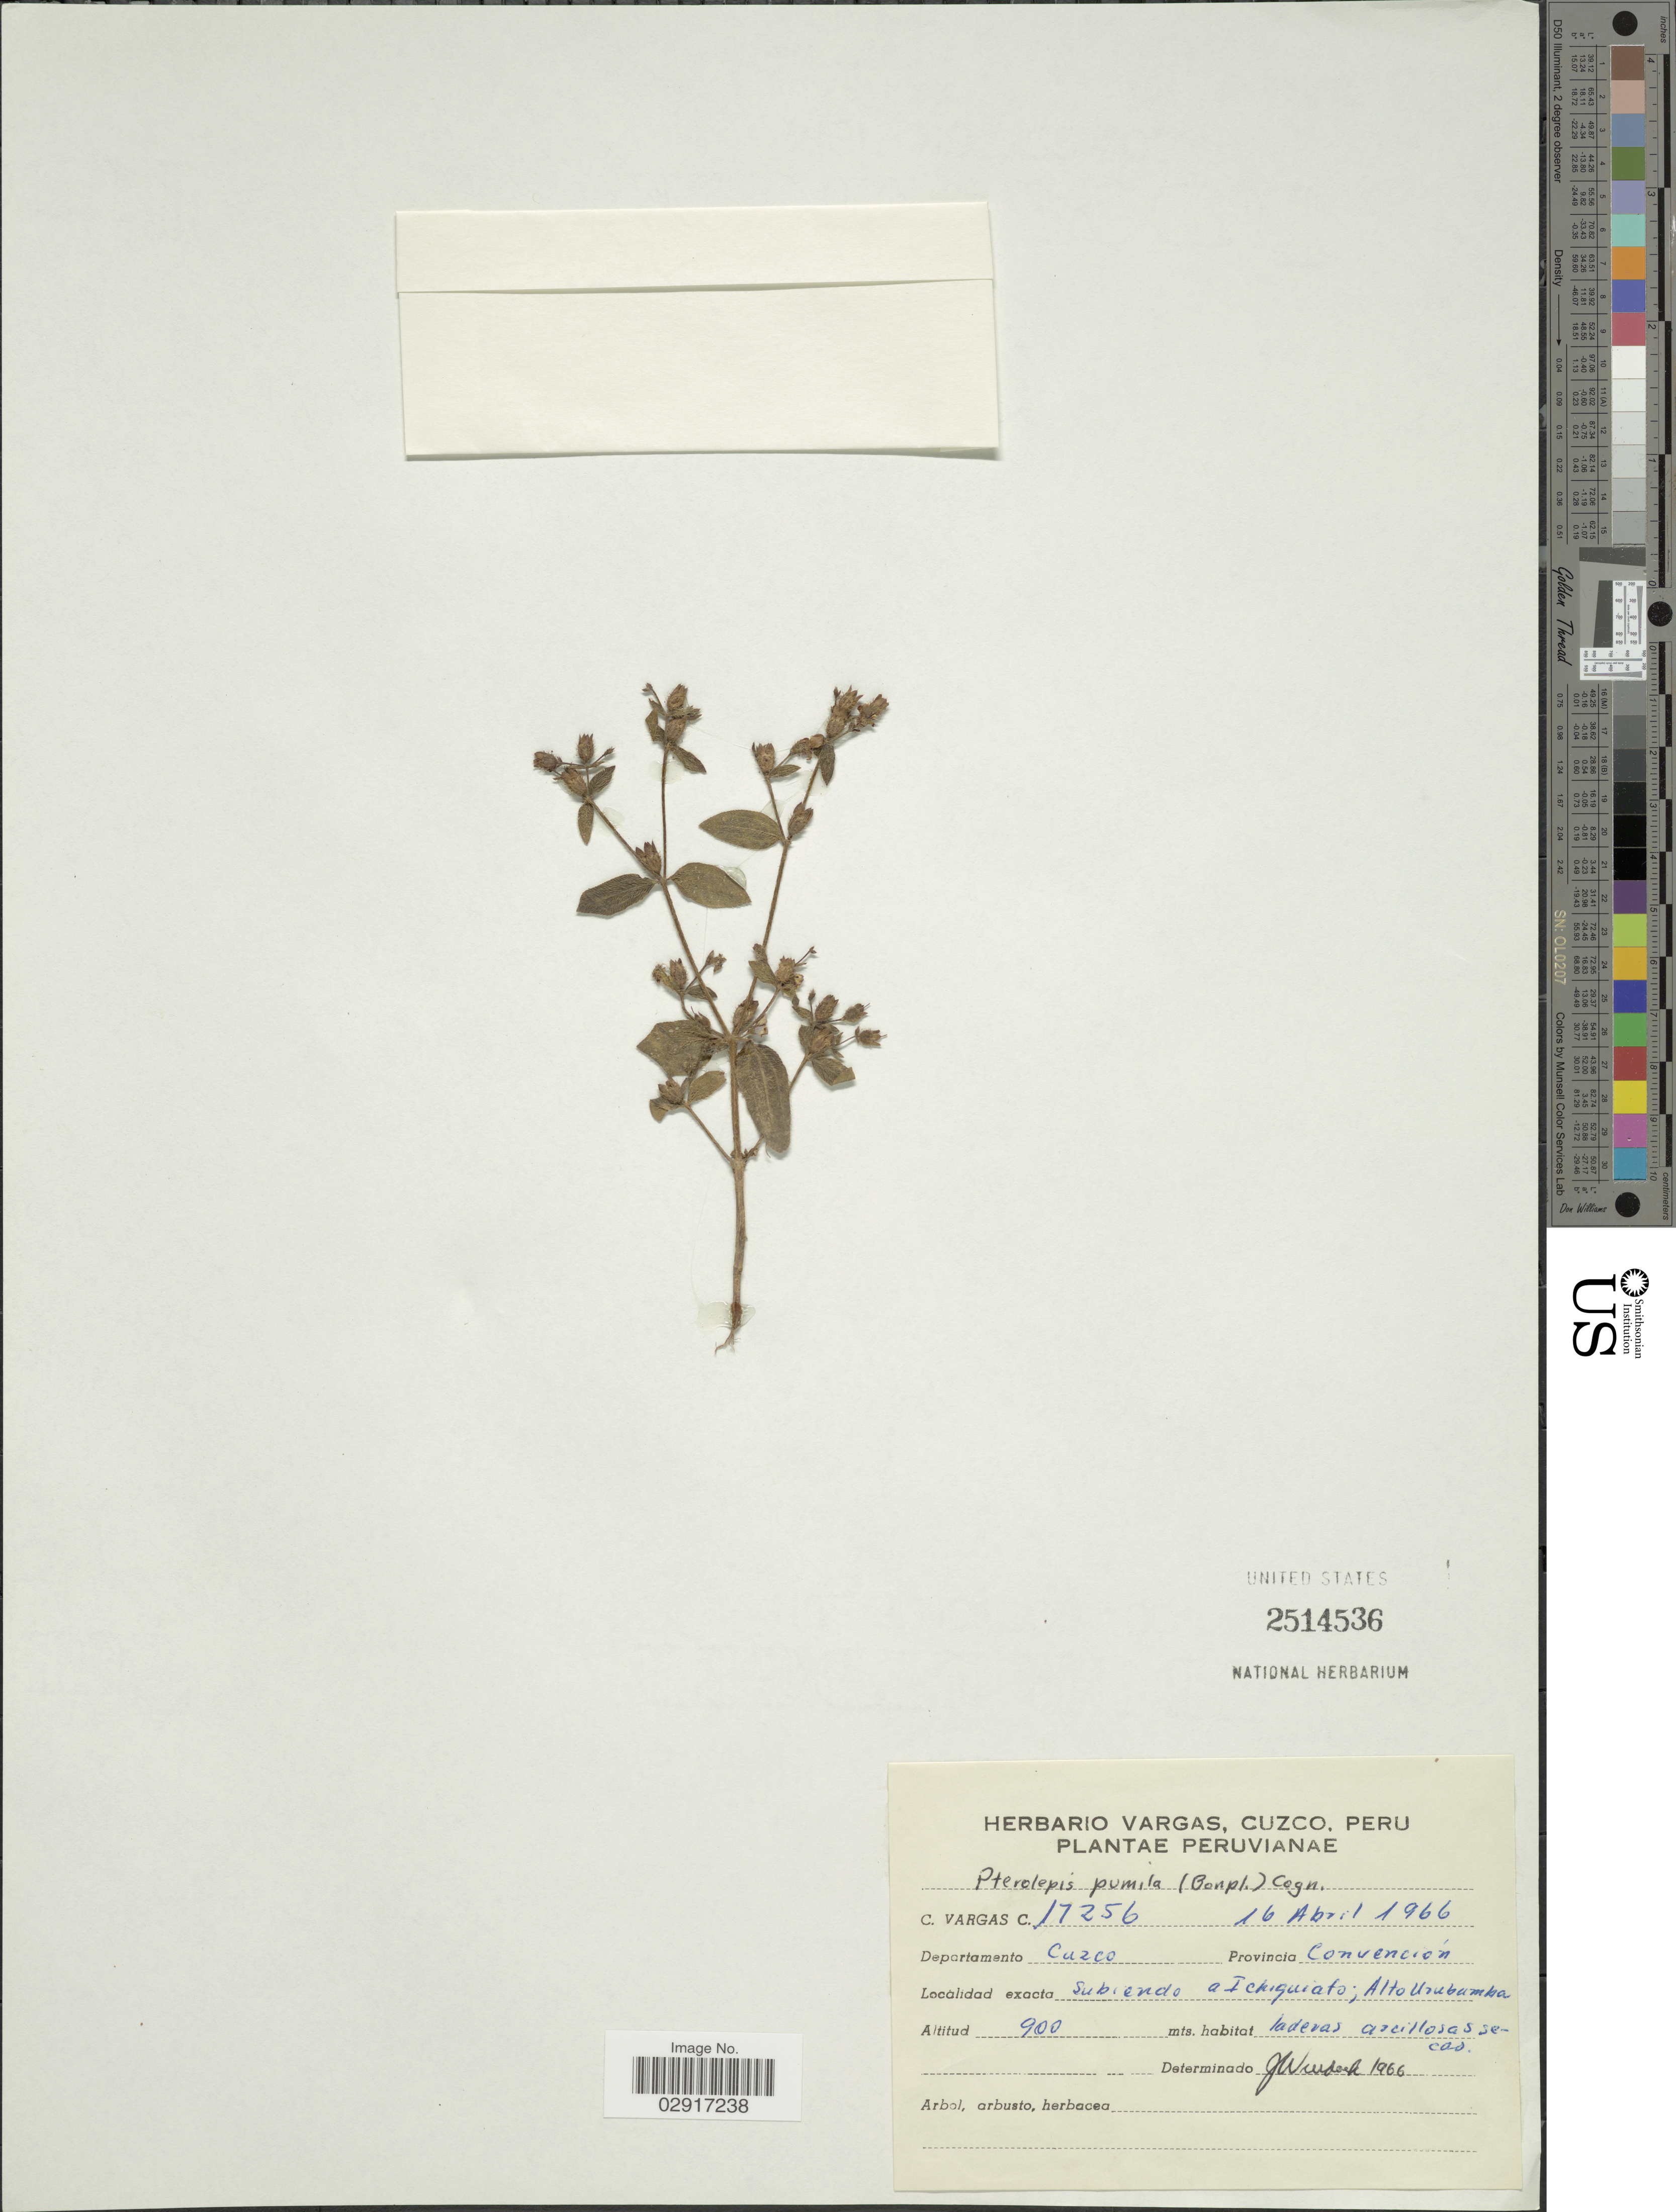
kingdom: Plantae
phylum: Tracheophyta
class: Magnoliopsida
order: Myrtales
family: Melastomataceae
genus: Pterolepis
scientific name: Pterolepis pumila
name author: (Bonpl.) DC. ex Crueg.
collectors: C. Vargas Calderón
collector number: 17256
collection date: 1966-04-16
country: Peru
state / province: Cusco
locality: Departamento Cuzco, Provincia Convención. Subiendo a Ichiguiato; Alto Urubamba.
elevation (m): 900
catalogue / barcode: US 2514536